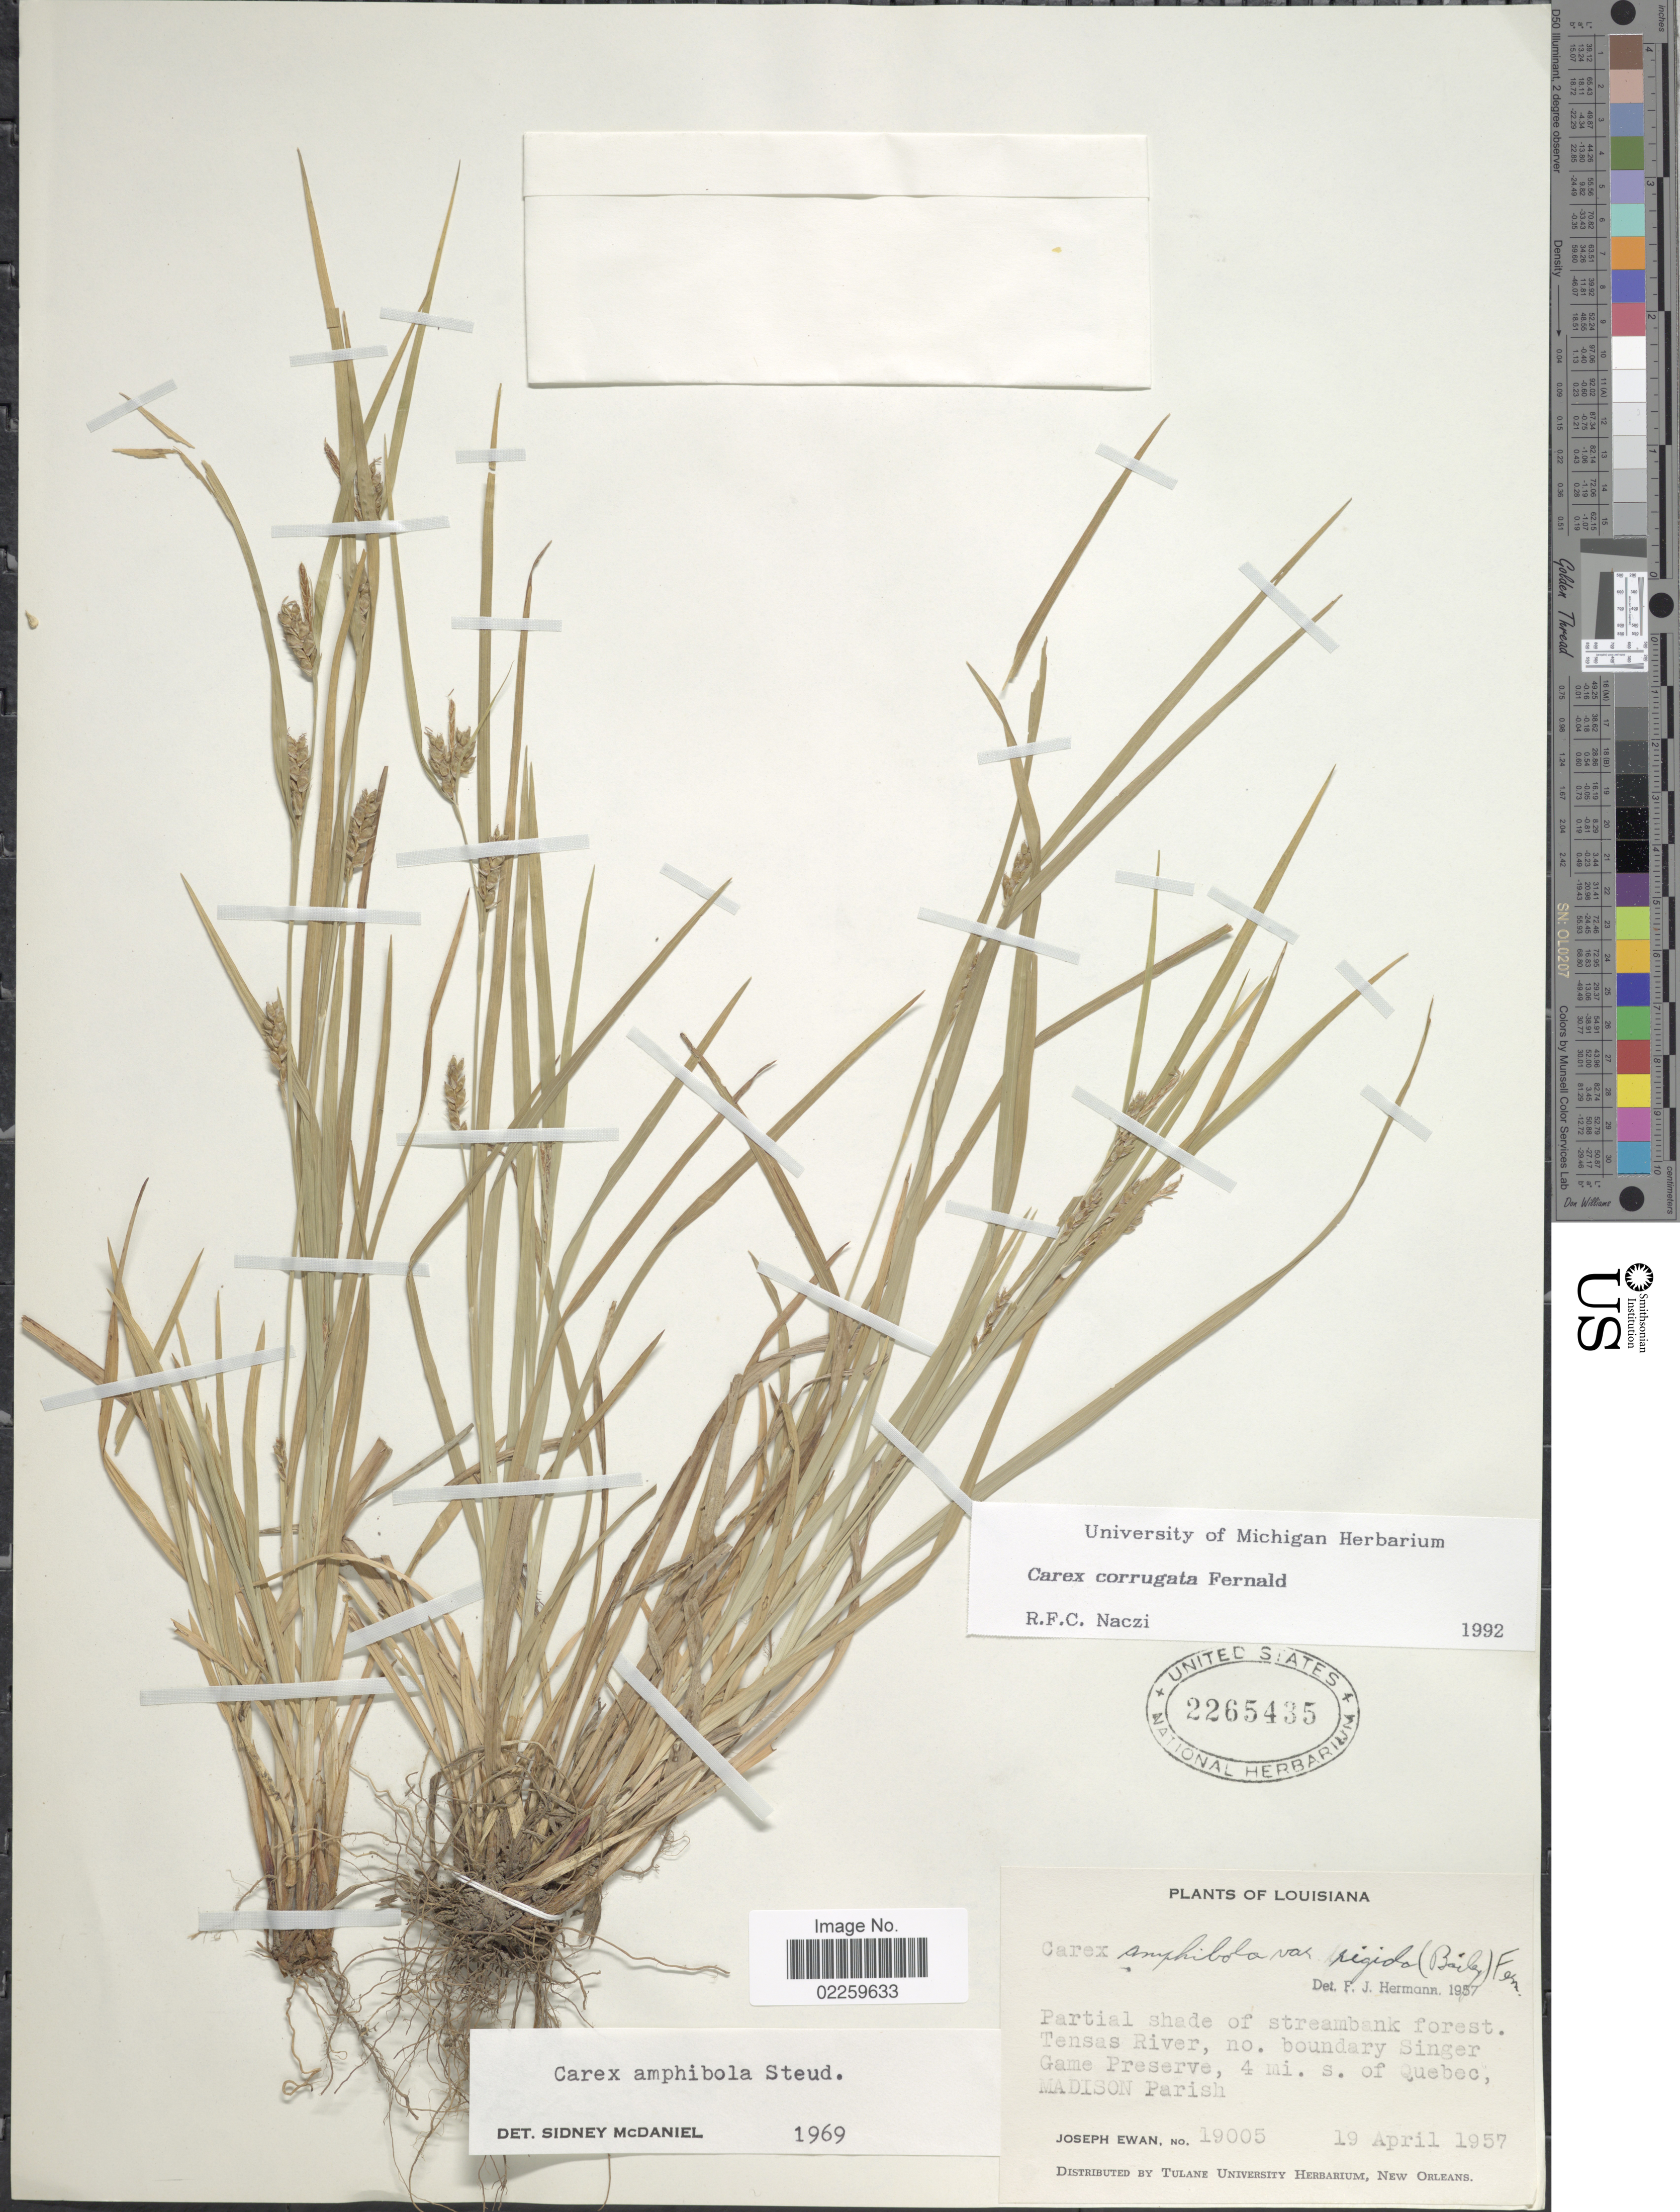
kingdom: Plantae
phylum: Tracheophyta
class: Liliopsida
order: Poales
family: Cyperaceae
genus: Carex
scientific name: Carex corrugata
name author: Fernald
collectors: J. A. Ewan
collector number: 19005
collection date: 1957-04-19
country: United States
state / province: Louisiana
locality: Partial shade of streambank forest, Tensas River, no. boundary Singer Game Preserve, 4 mi. s. of Quebec, Madison Parish.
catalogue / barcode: US 2265435